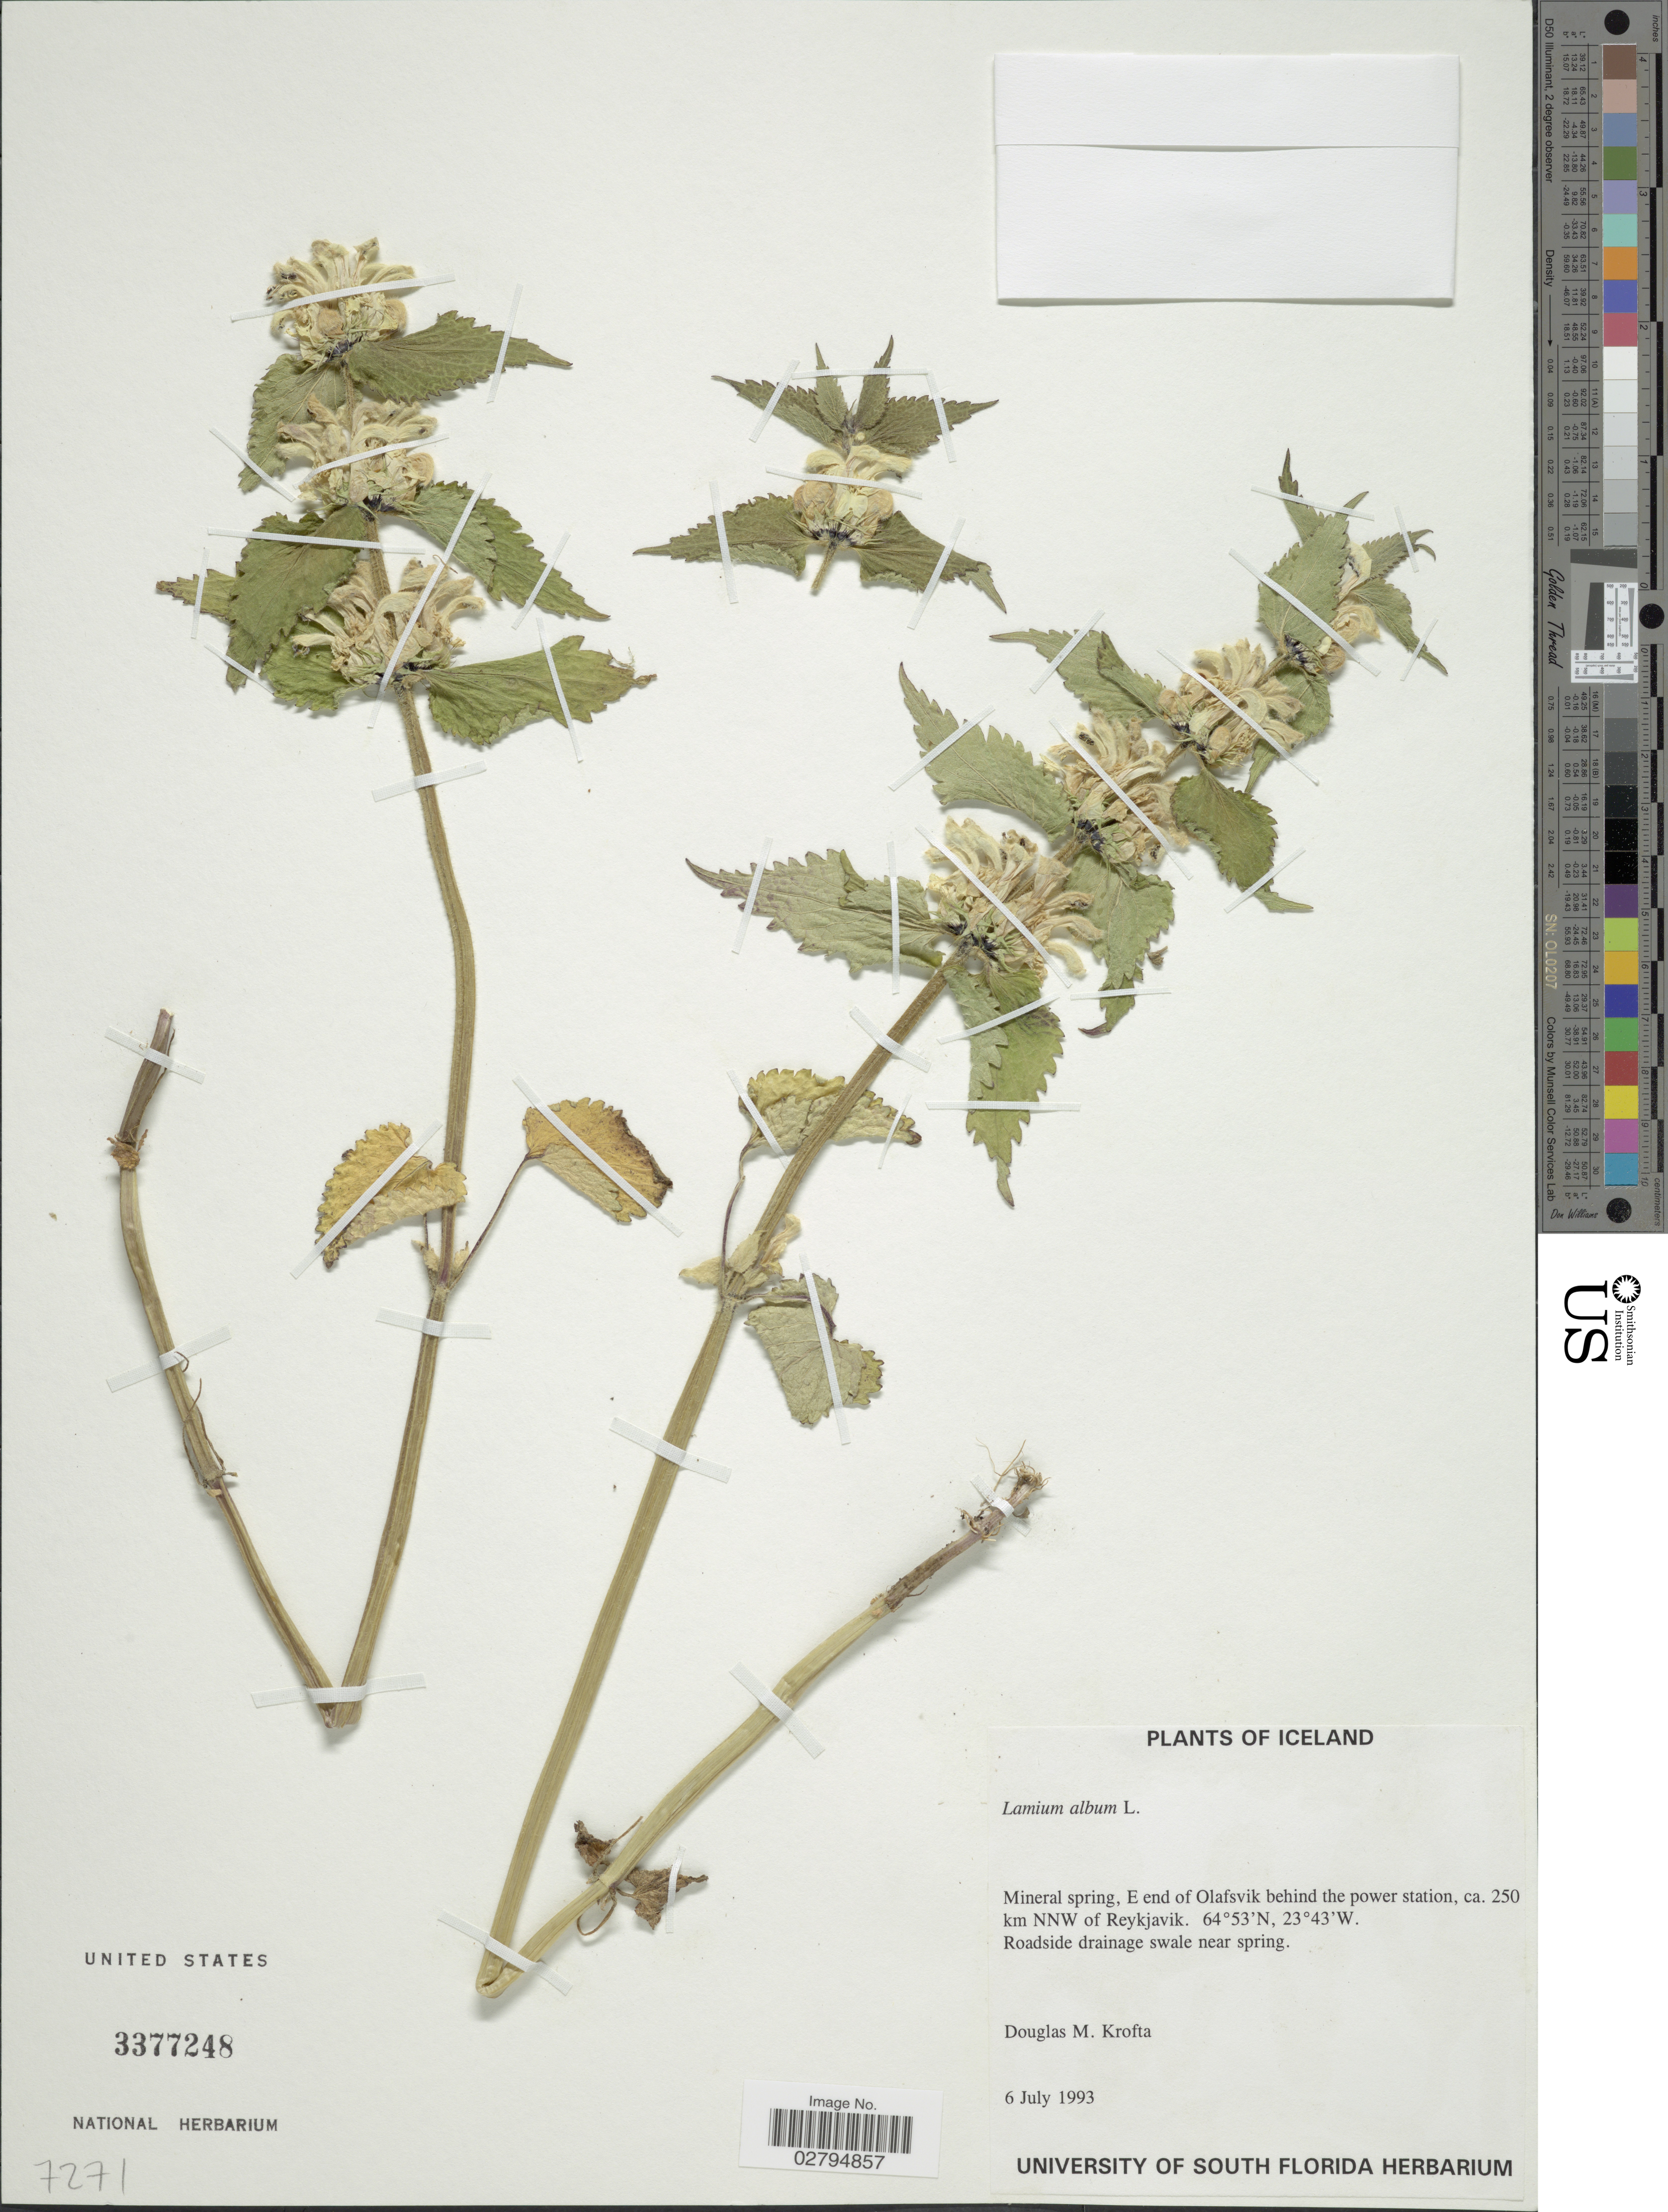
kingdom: Plantae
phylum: Tracheophyta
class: Magnoliopsida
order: Lamiales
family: Lamiaceae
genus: Lamium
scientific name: Lamium album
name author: L.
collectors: D. Krofta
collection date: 1993-07-06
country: Iceland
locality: Mineral spring, E end of Olafsvik behind the power station, ca. 250 km NNW of Reykjavik.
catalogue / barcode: US 3377248